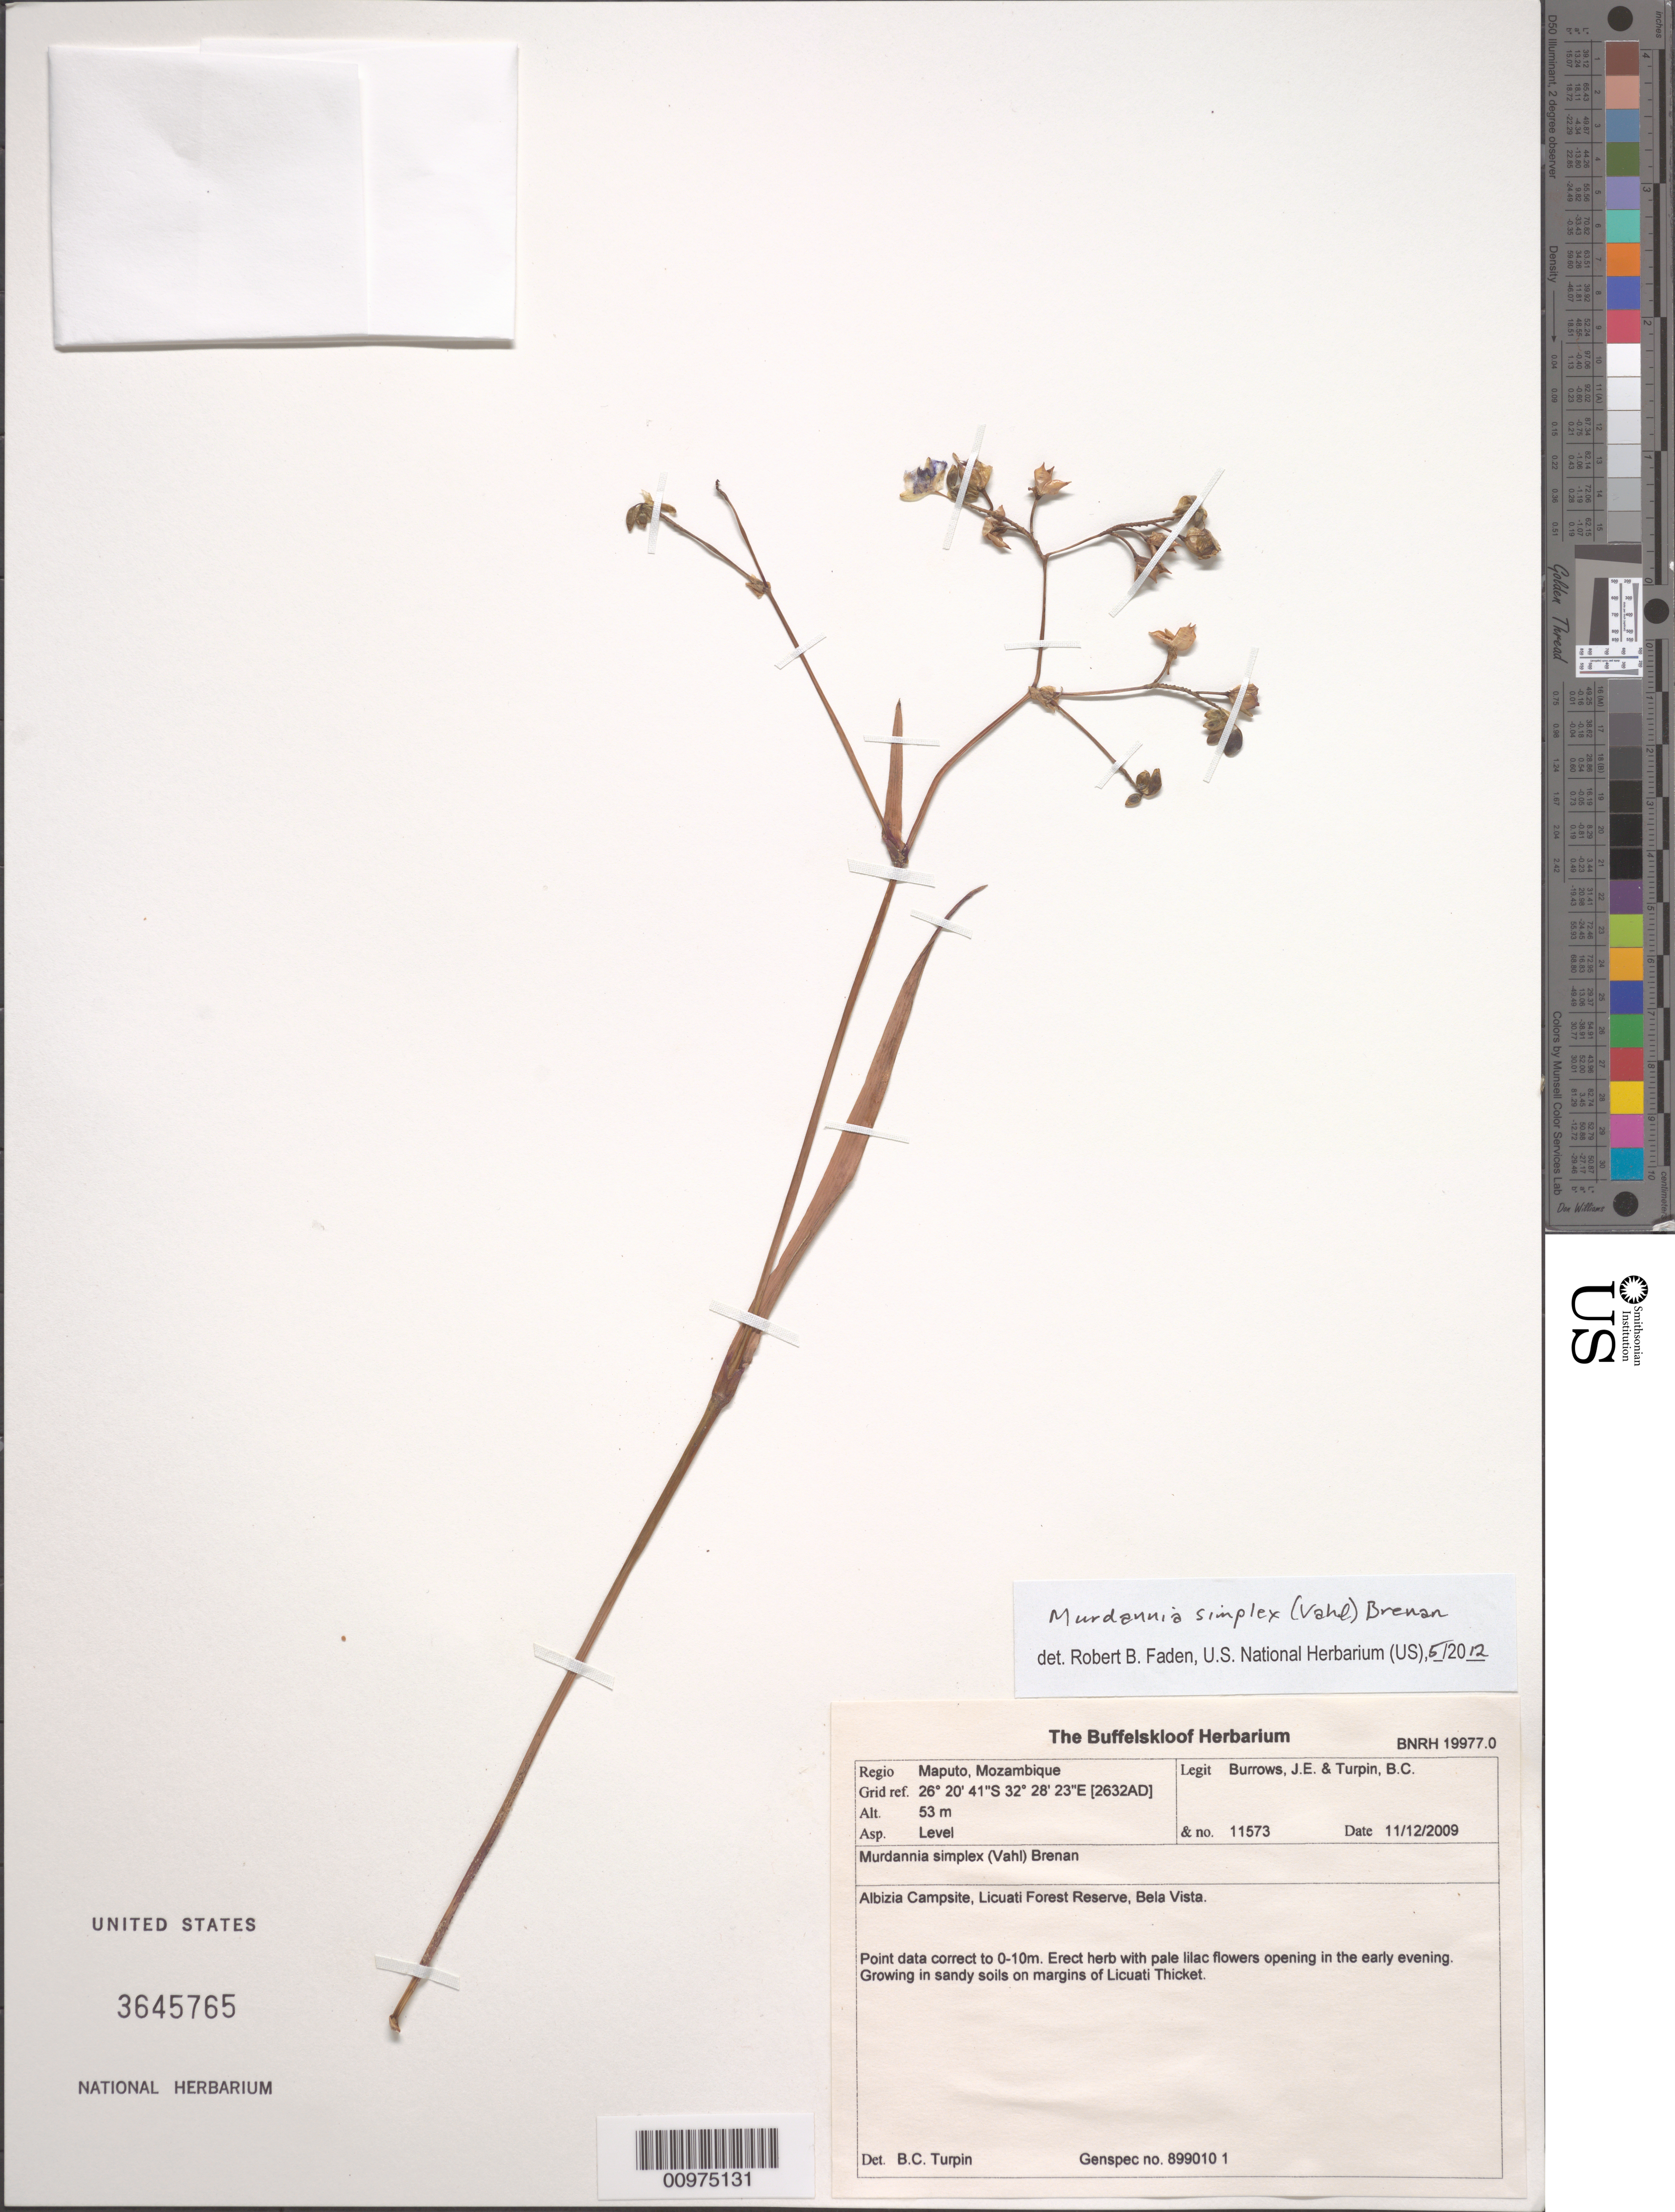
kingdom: Plantae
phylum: Tracheophyta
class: Liliopsida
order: Commelinales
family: Commelinaceae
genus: Murdannia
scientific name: Murdannia simplex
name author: (Vahl) Brenan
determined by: Faden, Robert B., (US), Smithsonian Institution - National Museum of Natural History (UNITED STATES)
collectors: J. Burrows & B. C. Turpin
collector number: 11573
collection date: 2009-12-11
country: Mozambique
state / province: Maputo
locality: Albizia Campsite, Licuati Forest Reserve, Bela Vista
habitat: Growing in sandy soils on margins of Licuati Thicket.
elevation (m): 53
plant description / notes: GRID REFERENCE: 2632AD Genspec no. 899010 1 Point data correct to 0-10 m Asp. Level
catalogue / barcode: US 3645765